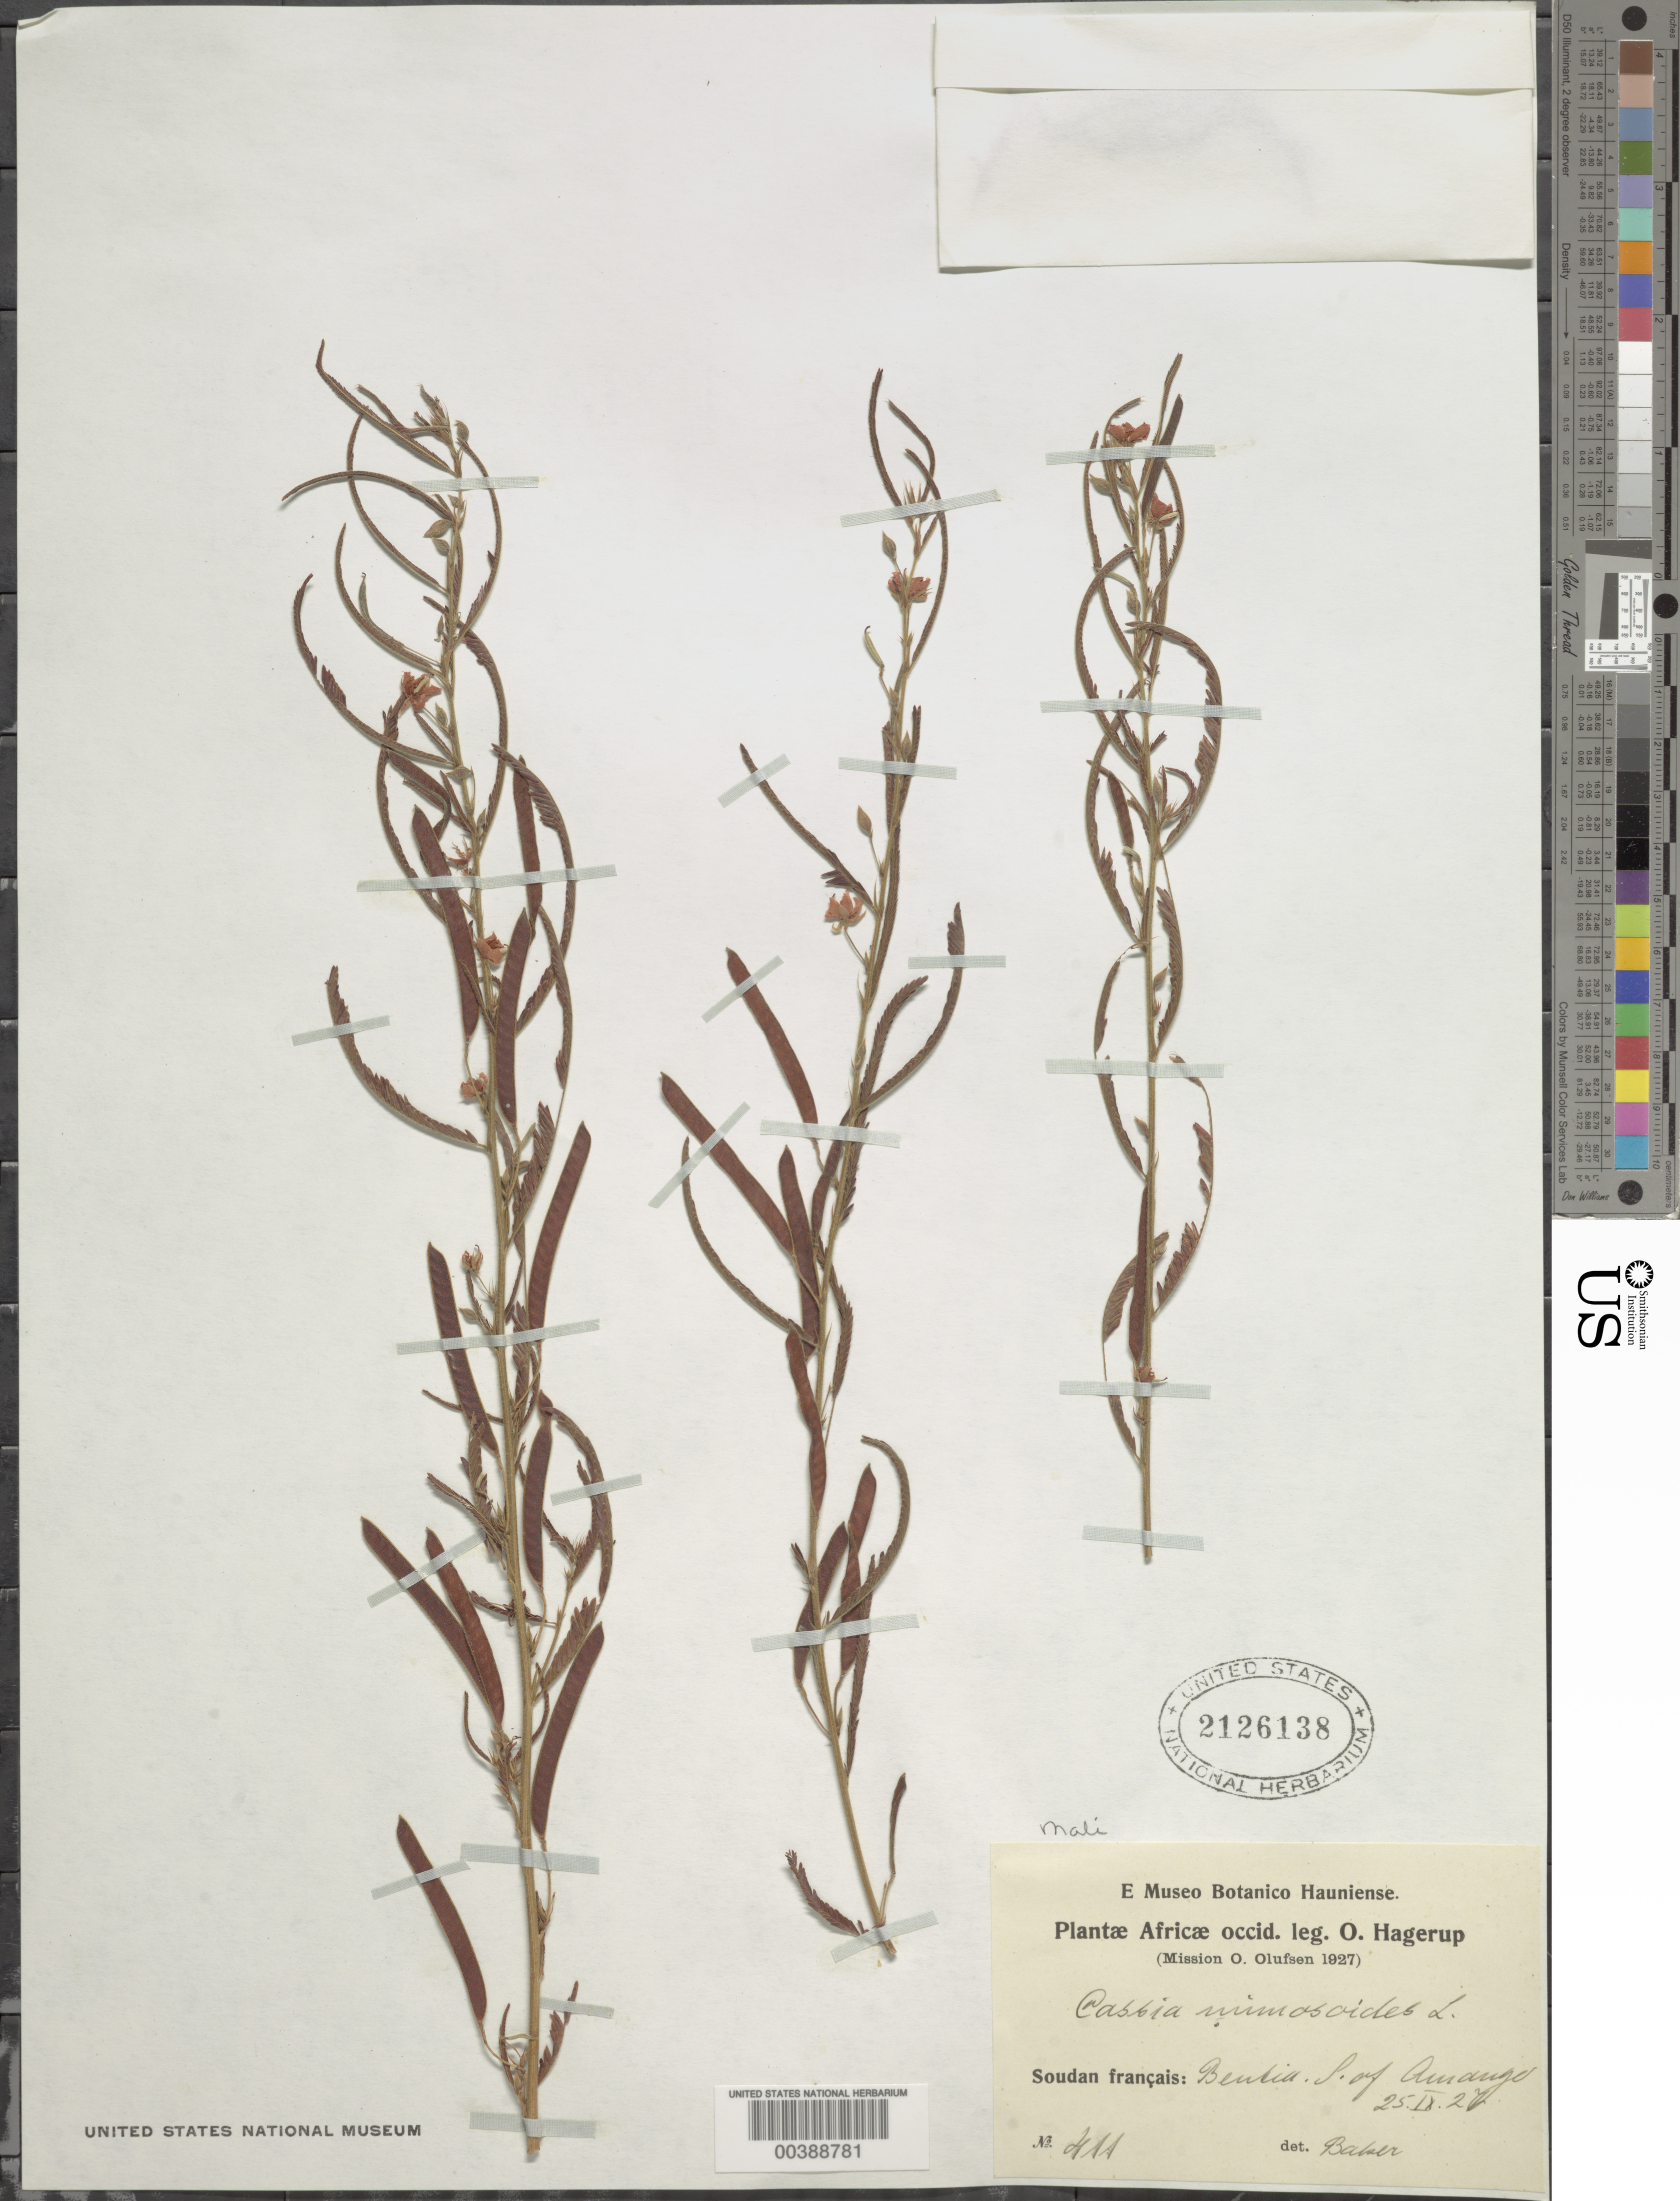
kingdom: Plantae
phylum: Tracheophyta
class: Magnoliopsida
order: Fabales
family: Fabaceae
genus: Chamaecrista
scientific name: Chamaecrista mimosoides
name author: (L.) Greene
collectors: O. Hagerup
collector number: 411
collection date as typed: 25 Sep 1927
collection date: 1927-09-25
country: Mali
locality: Benbia, s of amango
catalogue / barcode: US 2126138